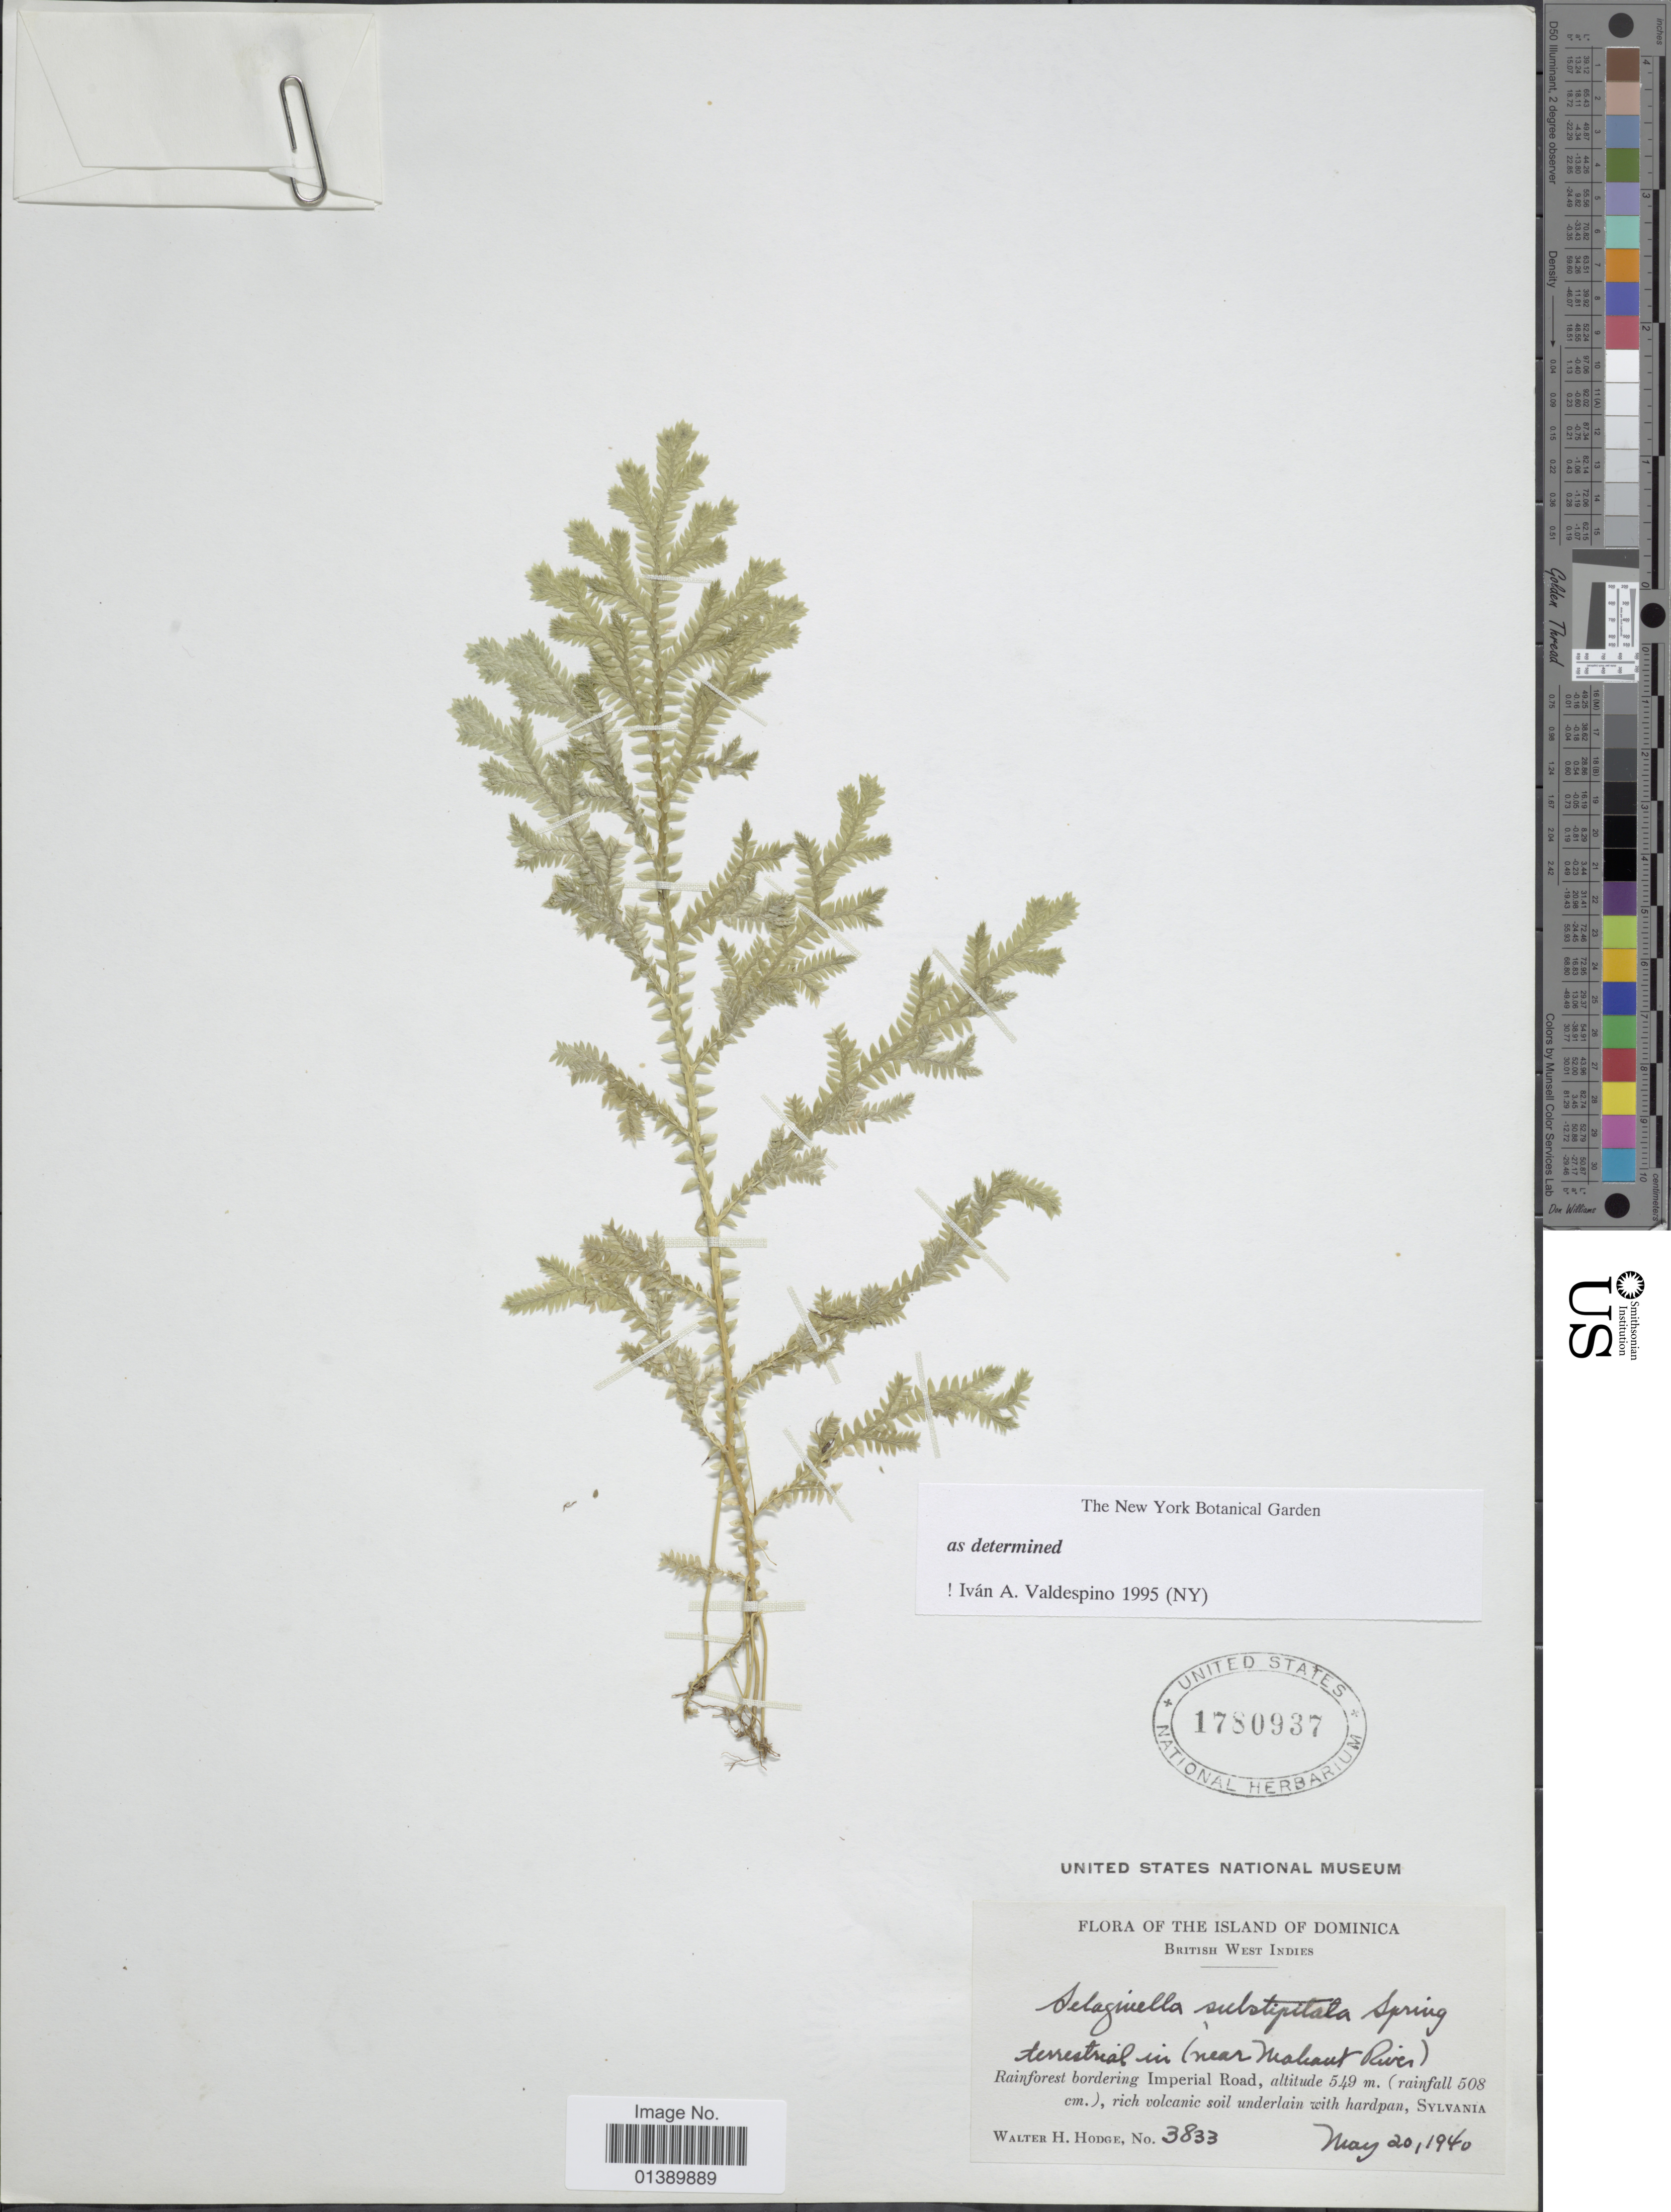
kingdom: Plantae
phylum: Tracheophyta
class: Lycopodiopsida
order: Selaginellales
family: Selaginellaceae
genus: Selaginella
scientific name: Selaginella substipitata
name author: Spring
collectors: W. Hodge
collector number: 3833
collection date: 1940-05-20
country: Dominica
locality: The Island of Dominica, BritishWest Indies, Rainforest bordering Imperial Road, rich volcanic soil underlain with hardpanm Sylvania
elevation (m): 549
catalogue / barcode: US 1780937